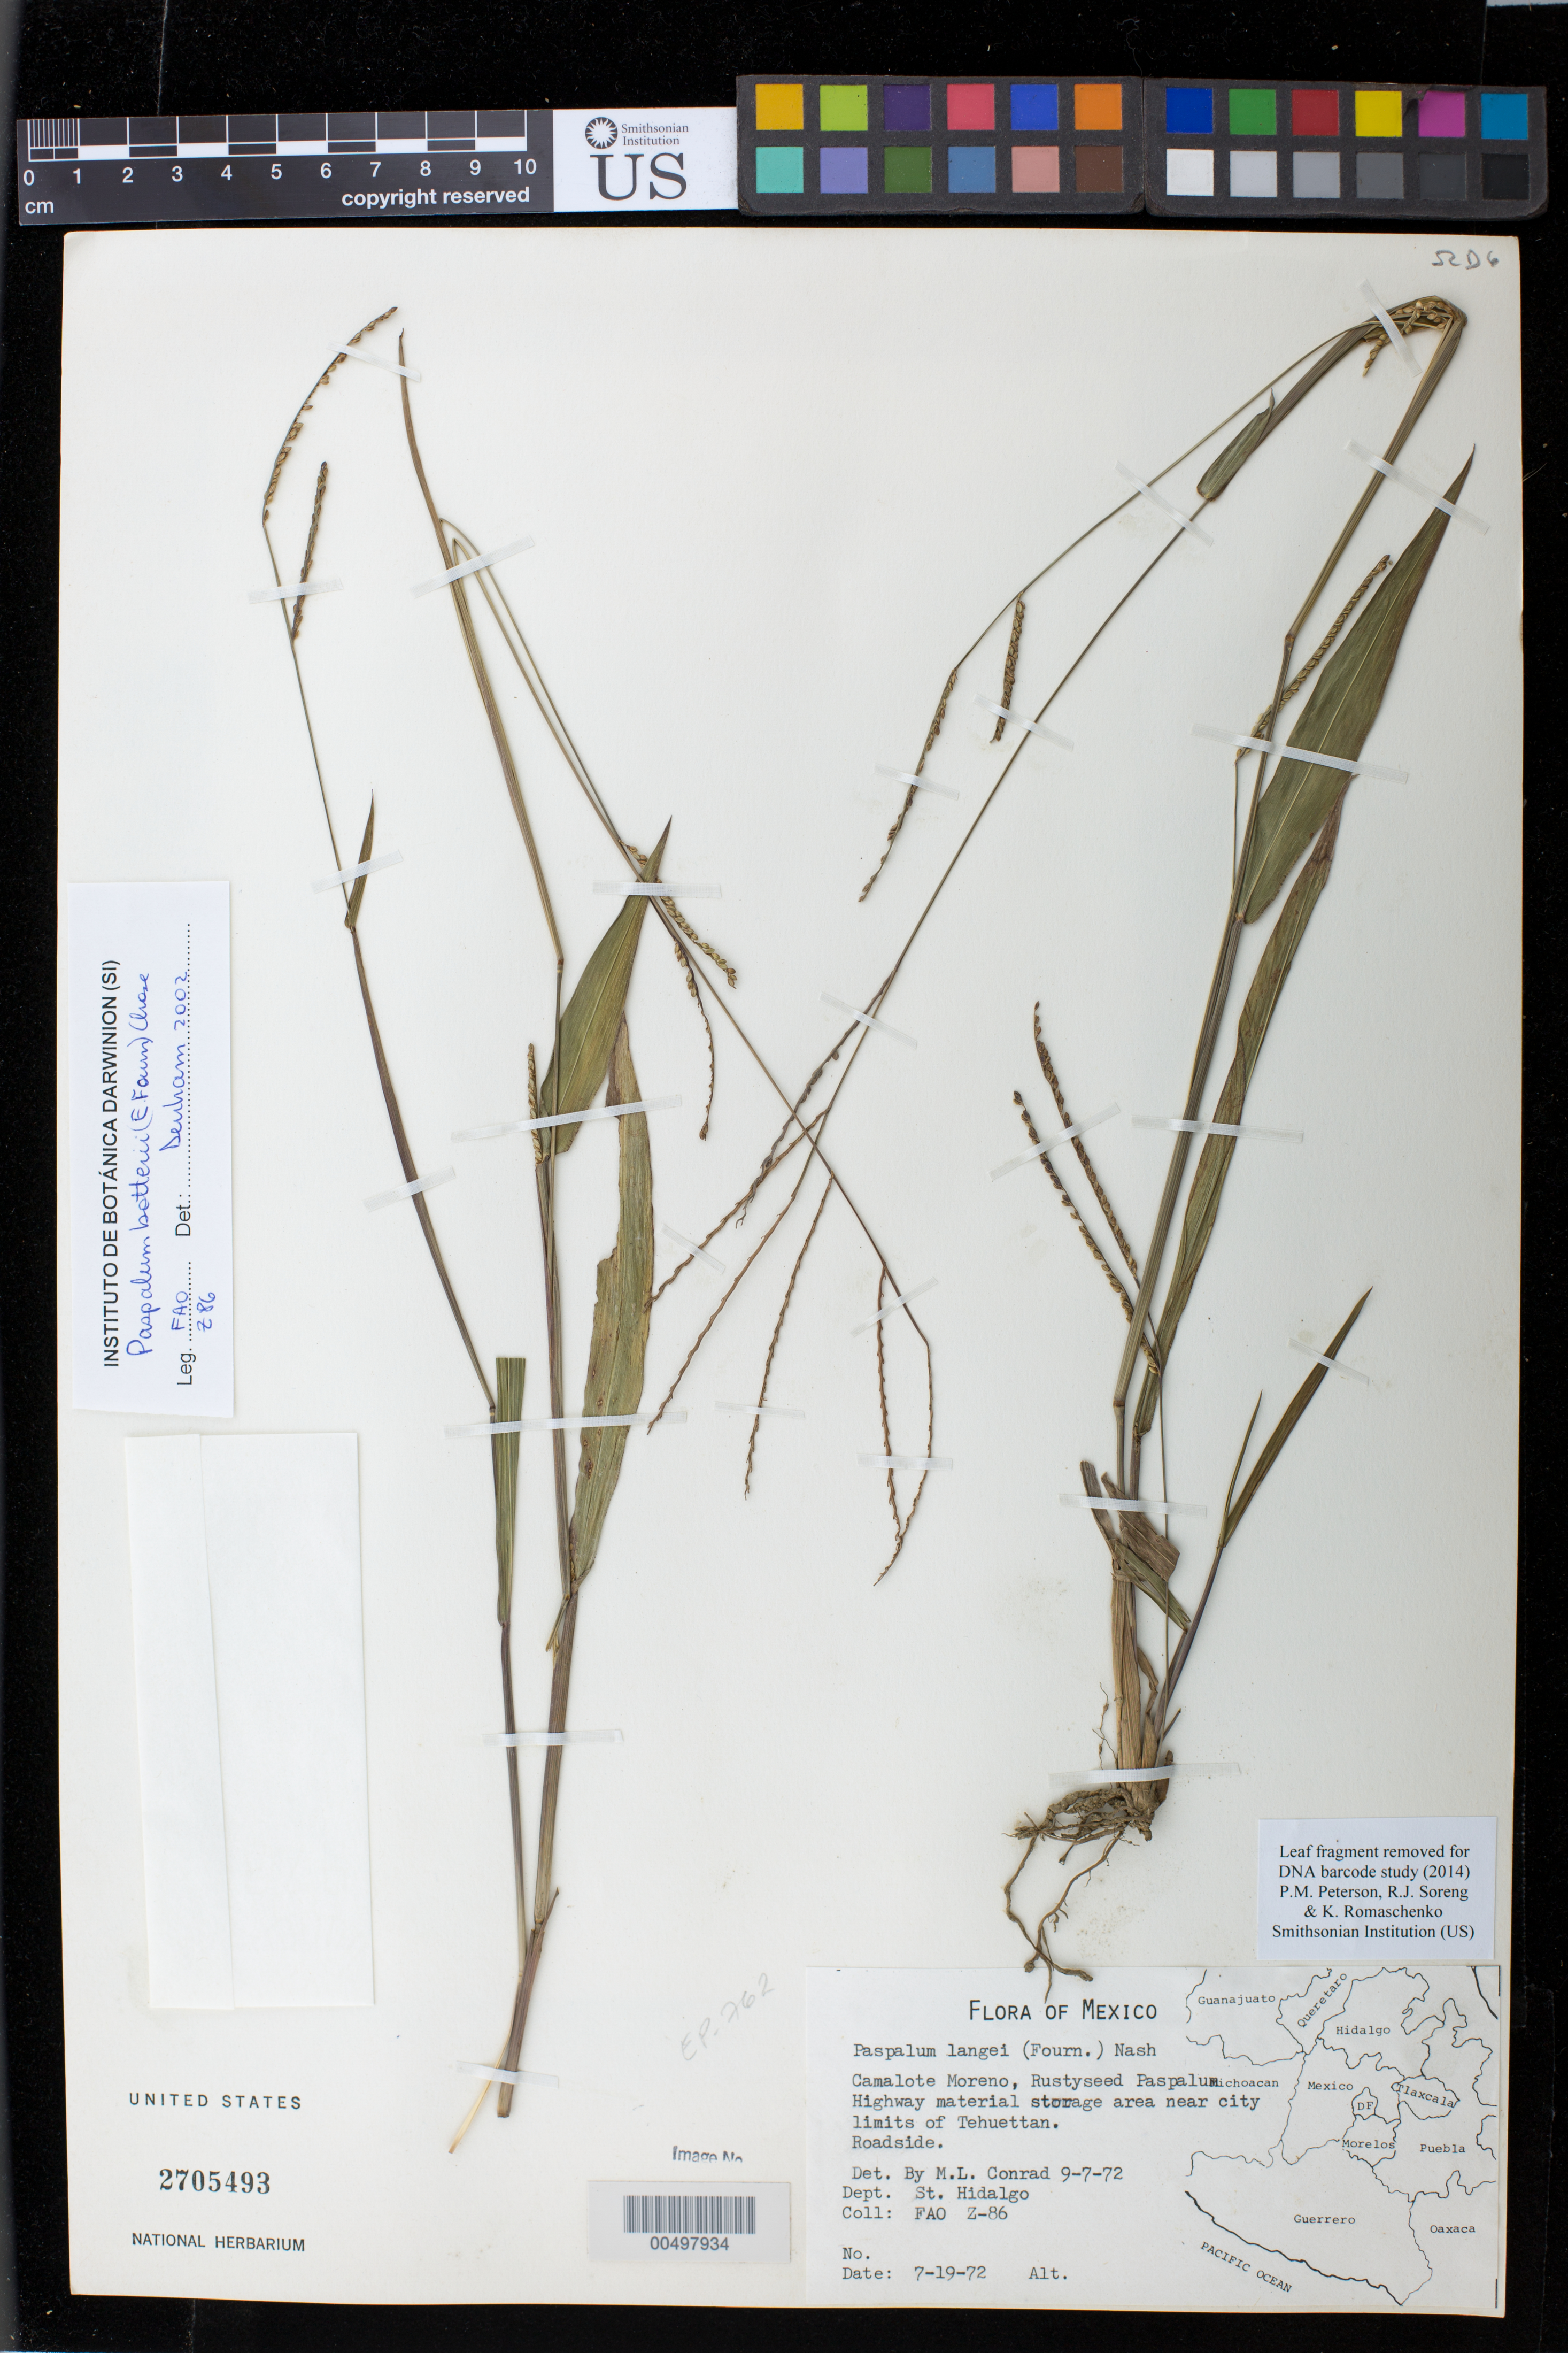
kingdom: Plantae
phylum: Tracheophyta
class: Liliopsida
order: Poales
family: Poaceae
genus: Paspalum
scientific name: Paspalum langei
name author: (E. Fourn.) Nash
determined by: Conrad, M. L.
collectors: F. A. O.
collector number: Z-86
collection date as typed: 19 Jul 1972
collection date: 1972-07-19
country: Mexico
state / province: Hidalgo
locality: Near city limits of Tehuettan, St. Hidalgo Dept., Camalote Moreno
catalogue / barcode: US 2705493